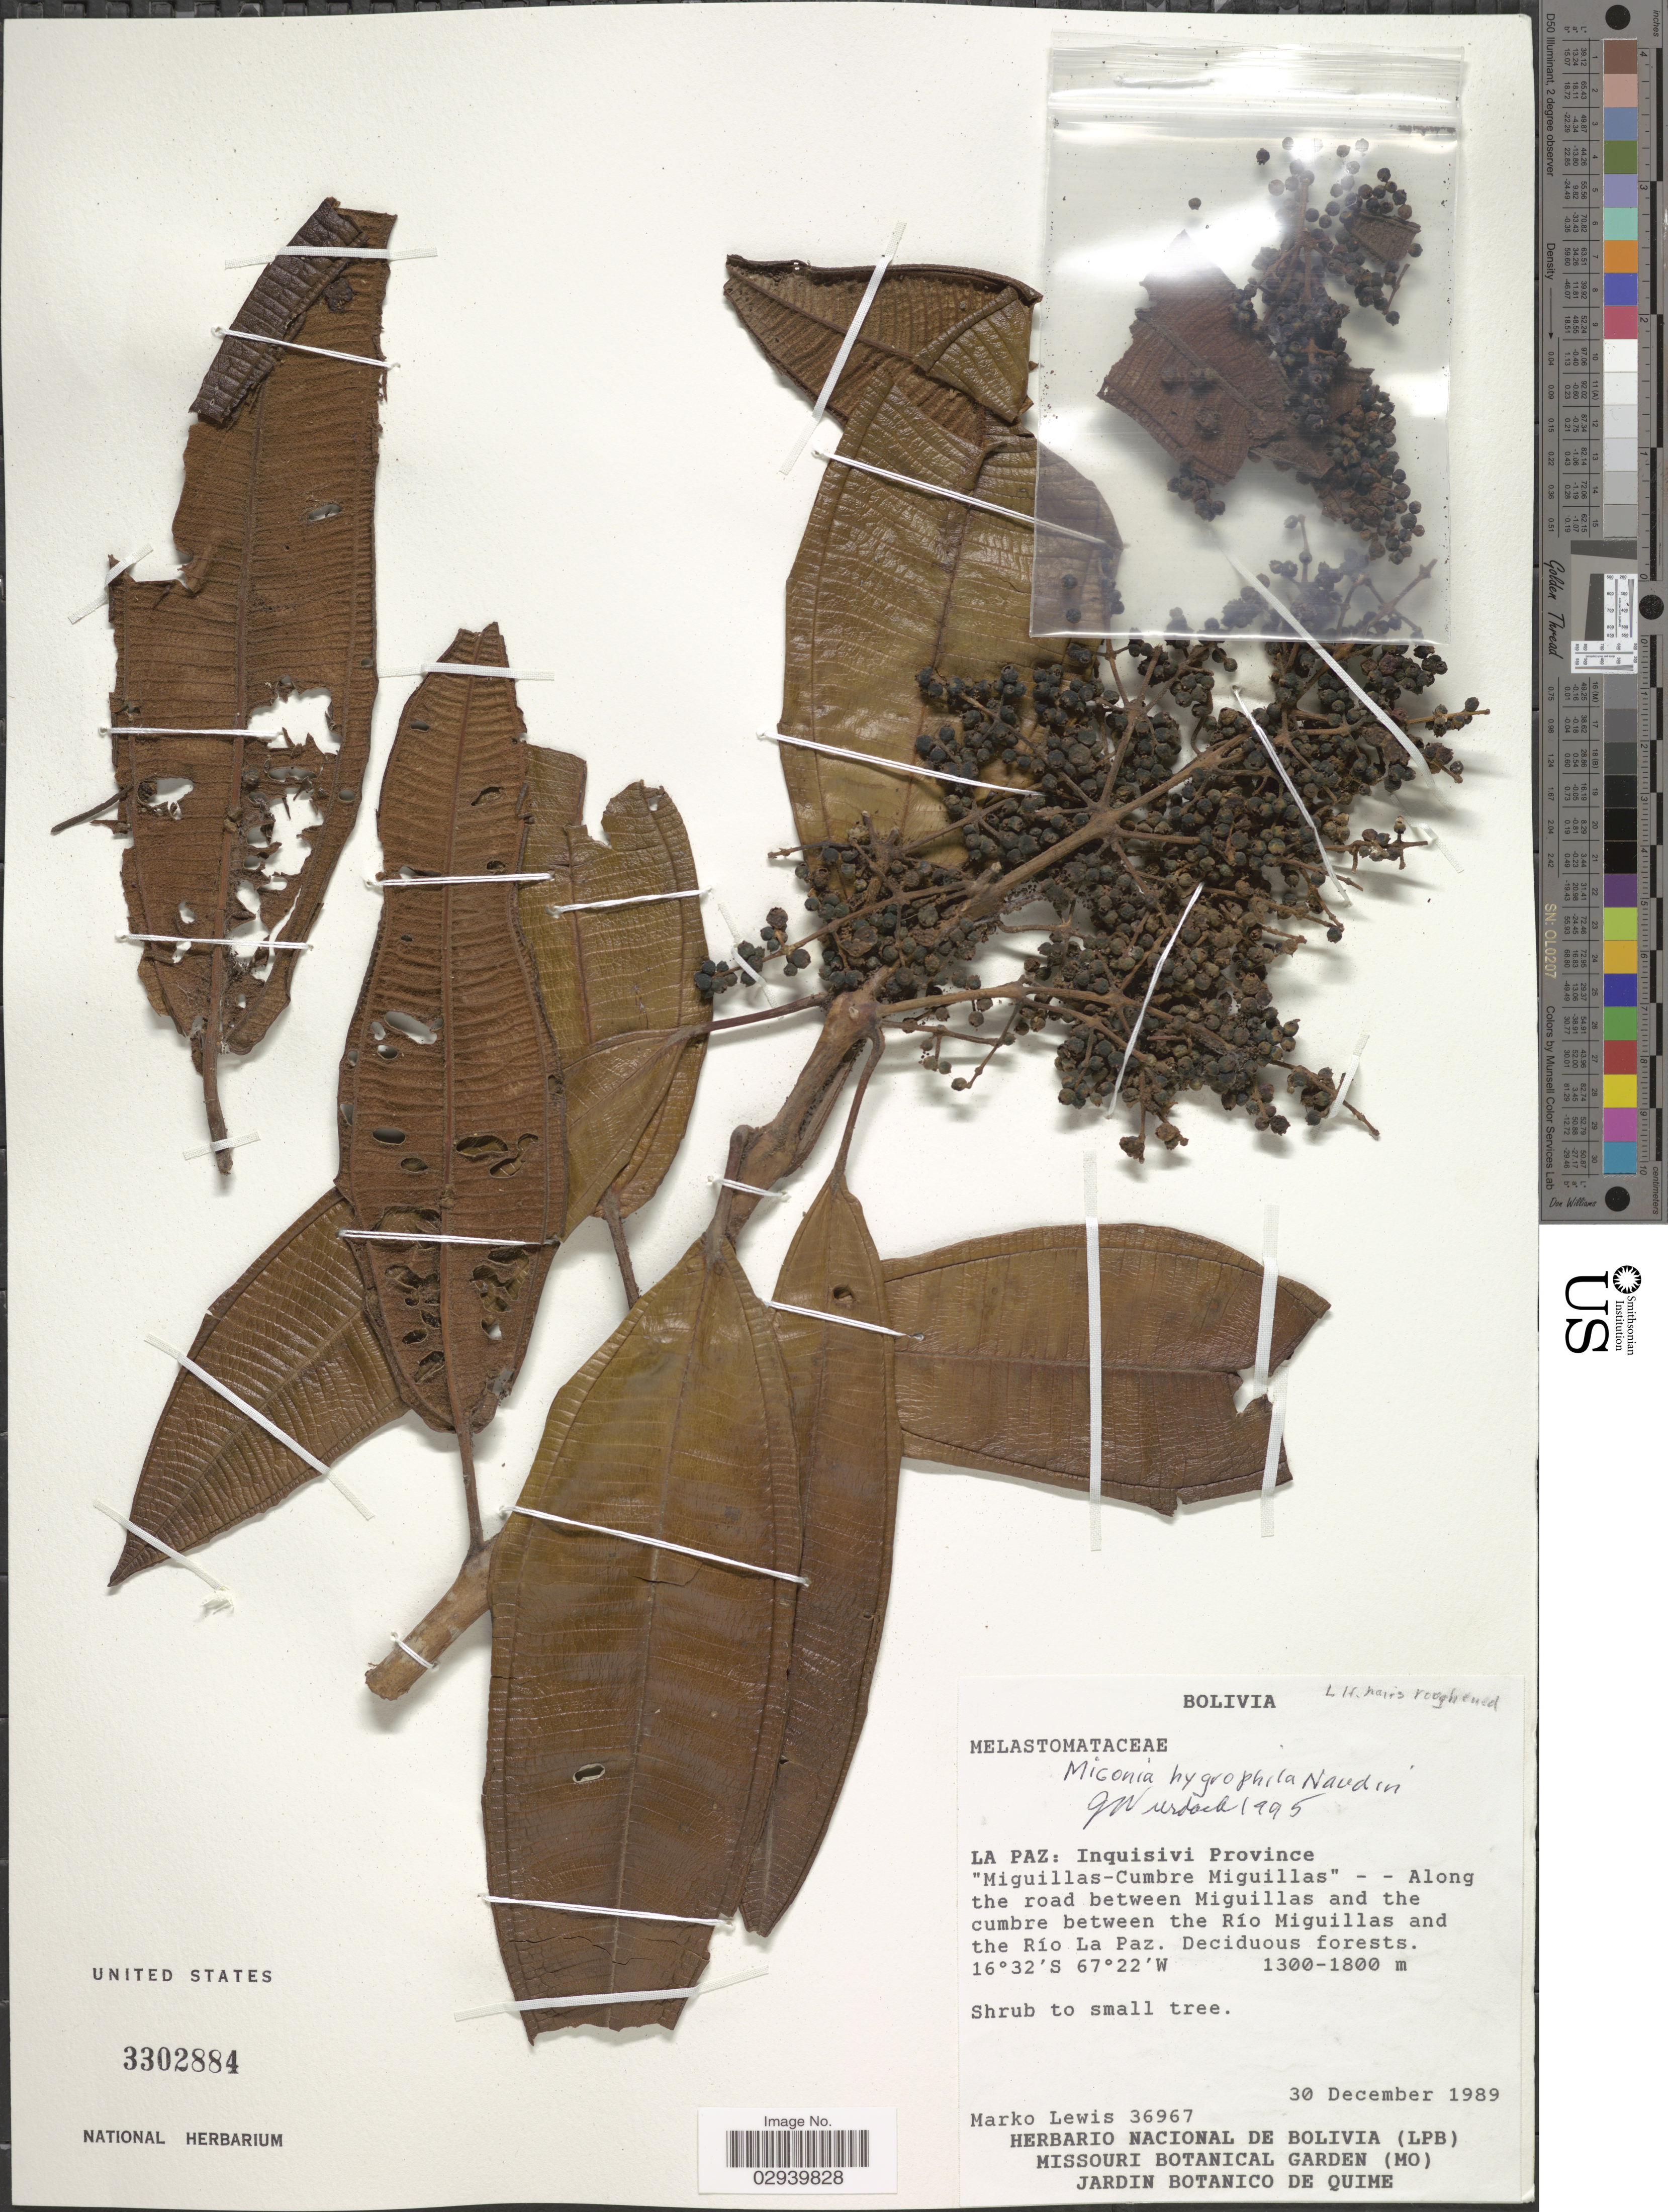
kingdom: Plantae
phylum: Tracheophyta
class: Magnoliopsida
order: Myrtales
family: Melastomataceae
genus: Miconia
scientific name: Miconia hygrophila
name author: Naudin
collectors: M. A. Lewis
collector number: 36967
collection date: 1989-12-30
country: Bolivia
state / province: La Paz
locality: La Paz: Inquisivi Province. "Miguillas-Cumbre Miguillas"-- Along the road between Miguillas and the cumbre between the Río Miguillas and the Río La Paz.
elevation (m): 1300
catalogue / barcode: US 3302884